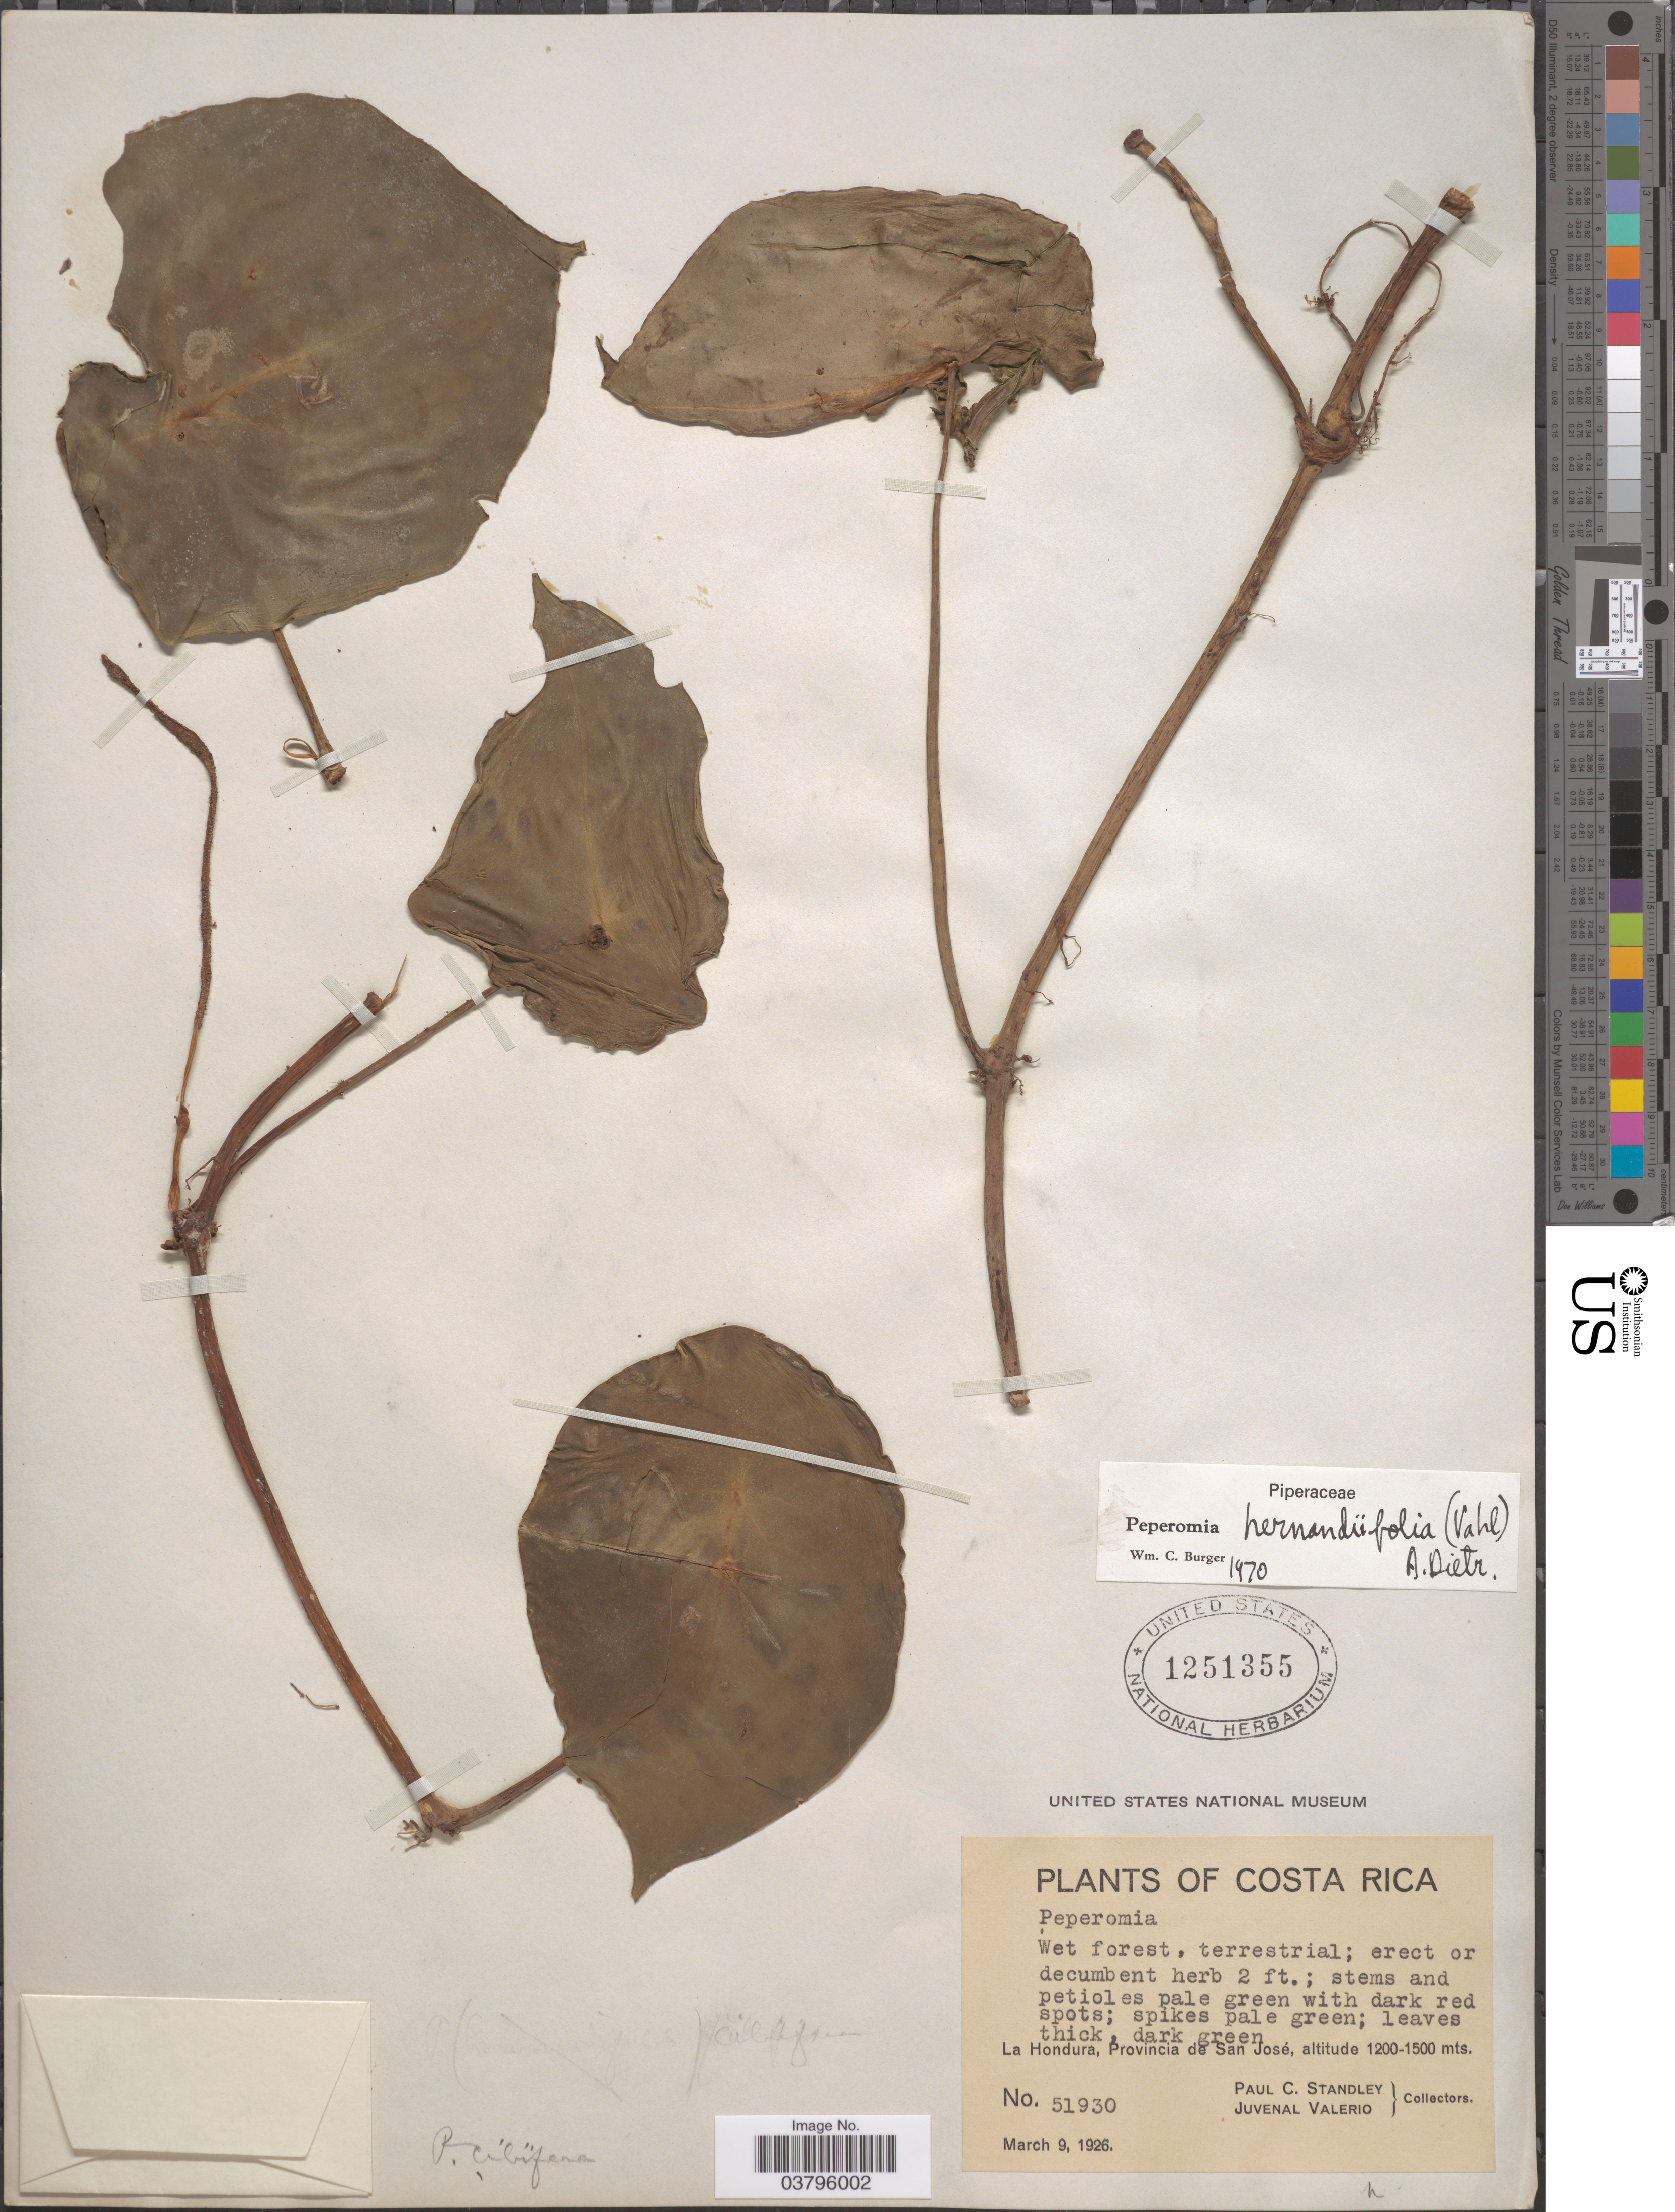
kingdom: Plantae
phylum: Tracheophyta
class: Magnoliopsida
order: Piperales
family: Piperaceae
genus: Peperomia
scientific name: Peperomia choroniana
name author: C. DC.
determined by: Jiménez, José Estaban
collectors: P. C. Standley & J. Valerio R.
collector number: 51930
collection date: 1926-03-09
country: Costa Rica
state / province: San José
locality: La Hondura.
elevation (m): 1200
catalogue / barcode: US 1251355